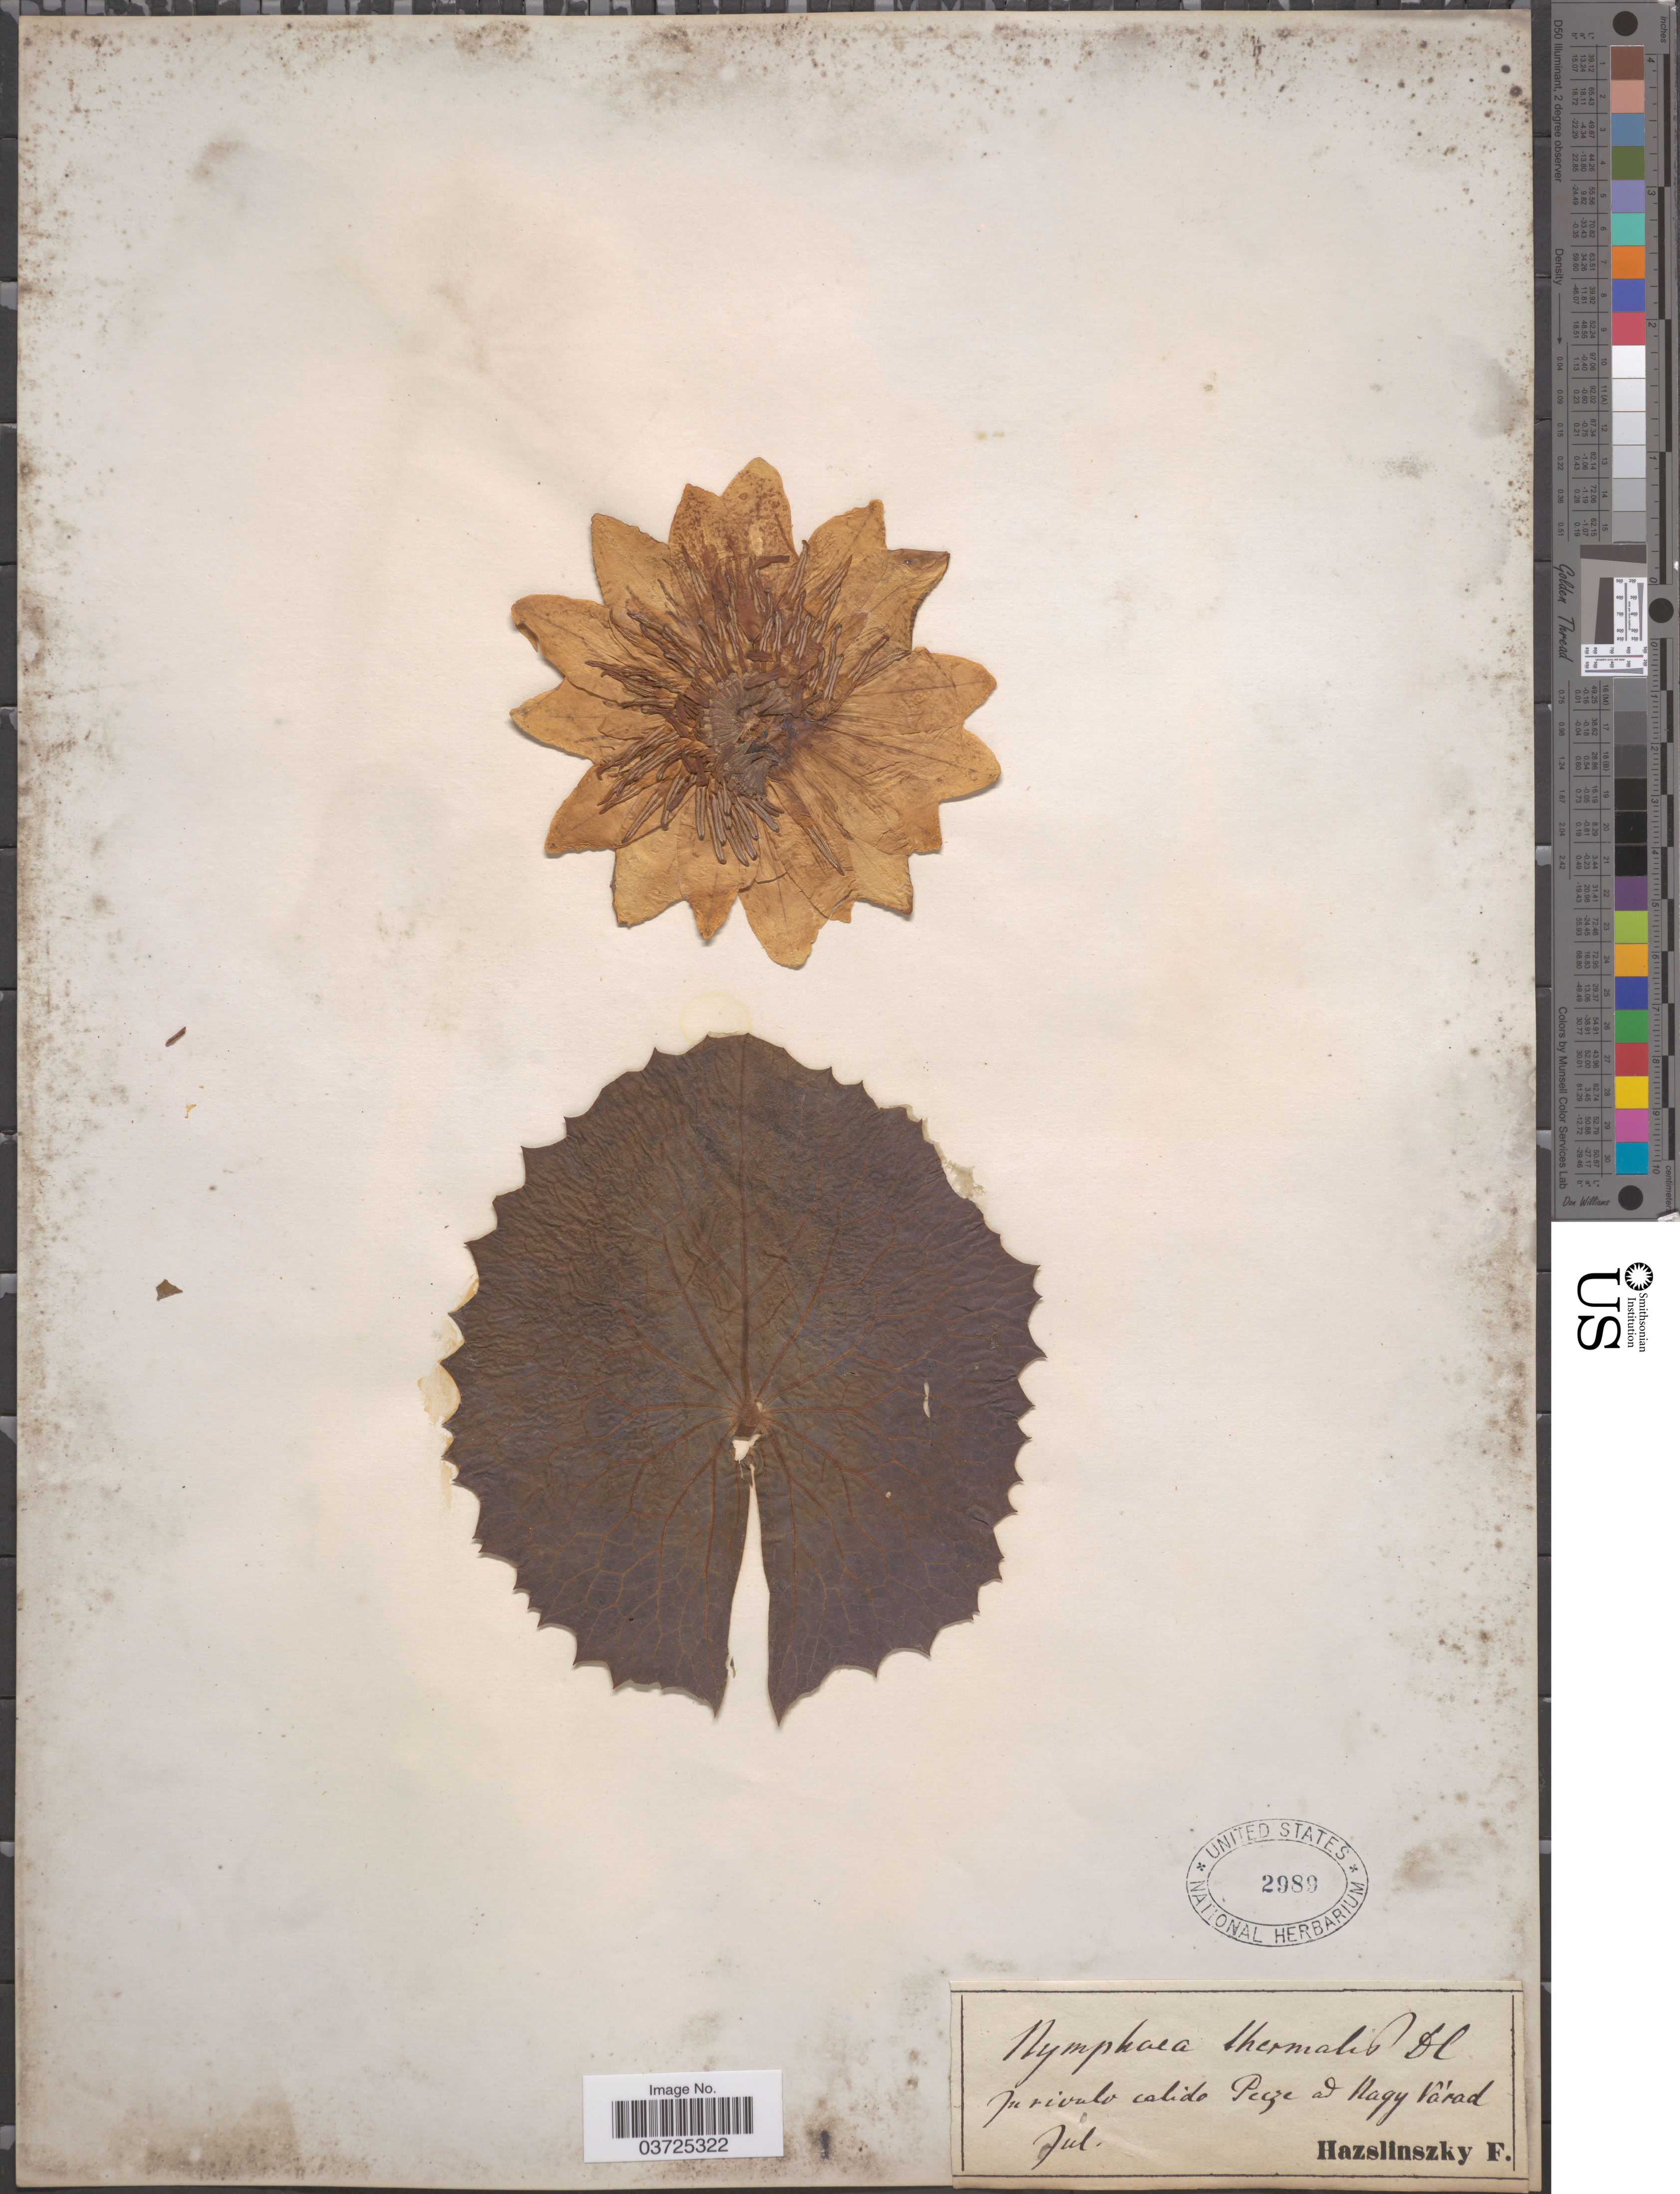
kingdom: Plantae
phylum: Tracheophyta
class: Magnoliopsida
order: Nymphaeales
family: Nymphaeaceae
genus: Nymphaea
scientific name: Nymphaea thermalis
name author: DC.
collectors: F. Hazslinszky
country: Romania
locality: In rivulo calido Pecze ad Nagy Vàrad.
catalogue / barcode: US 2989